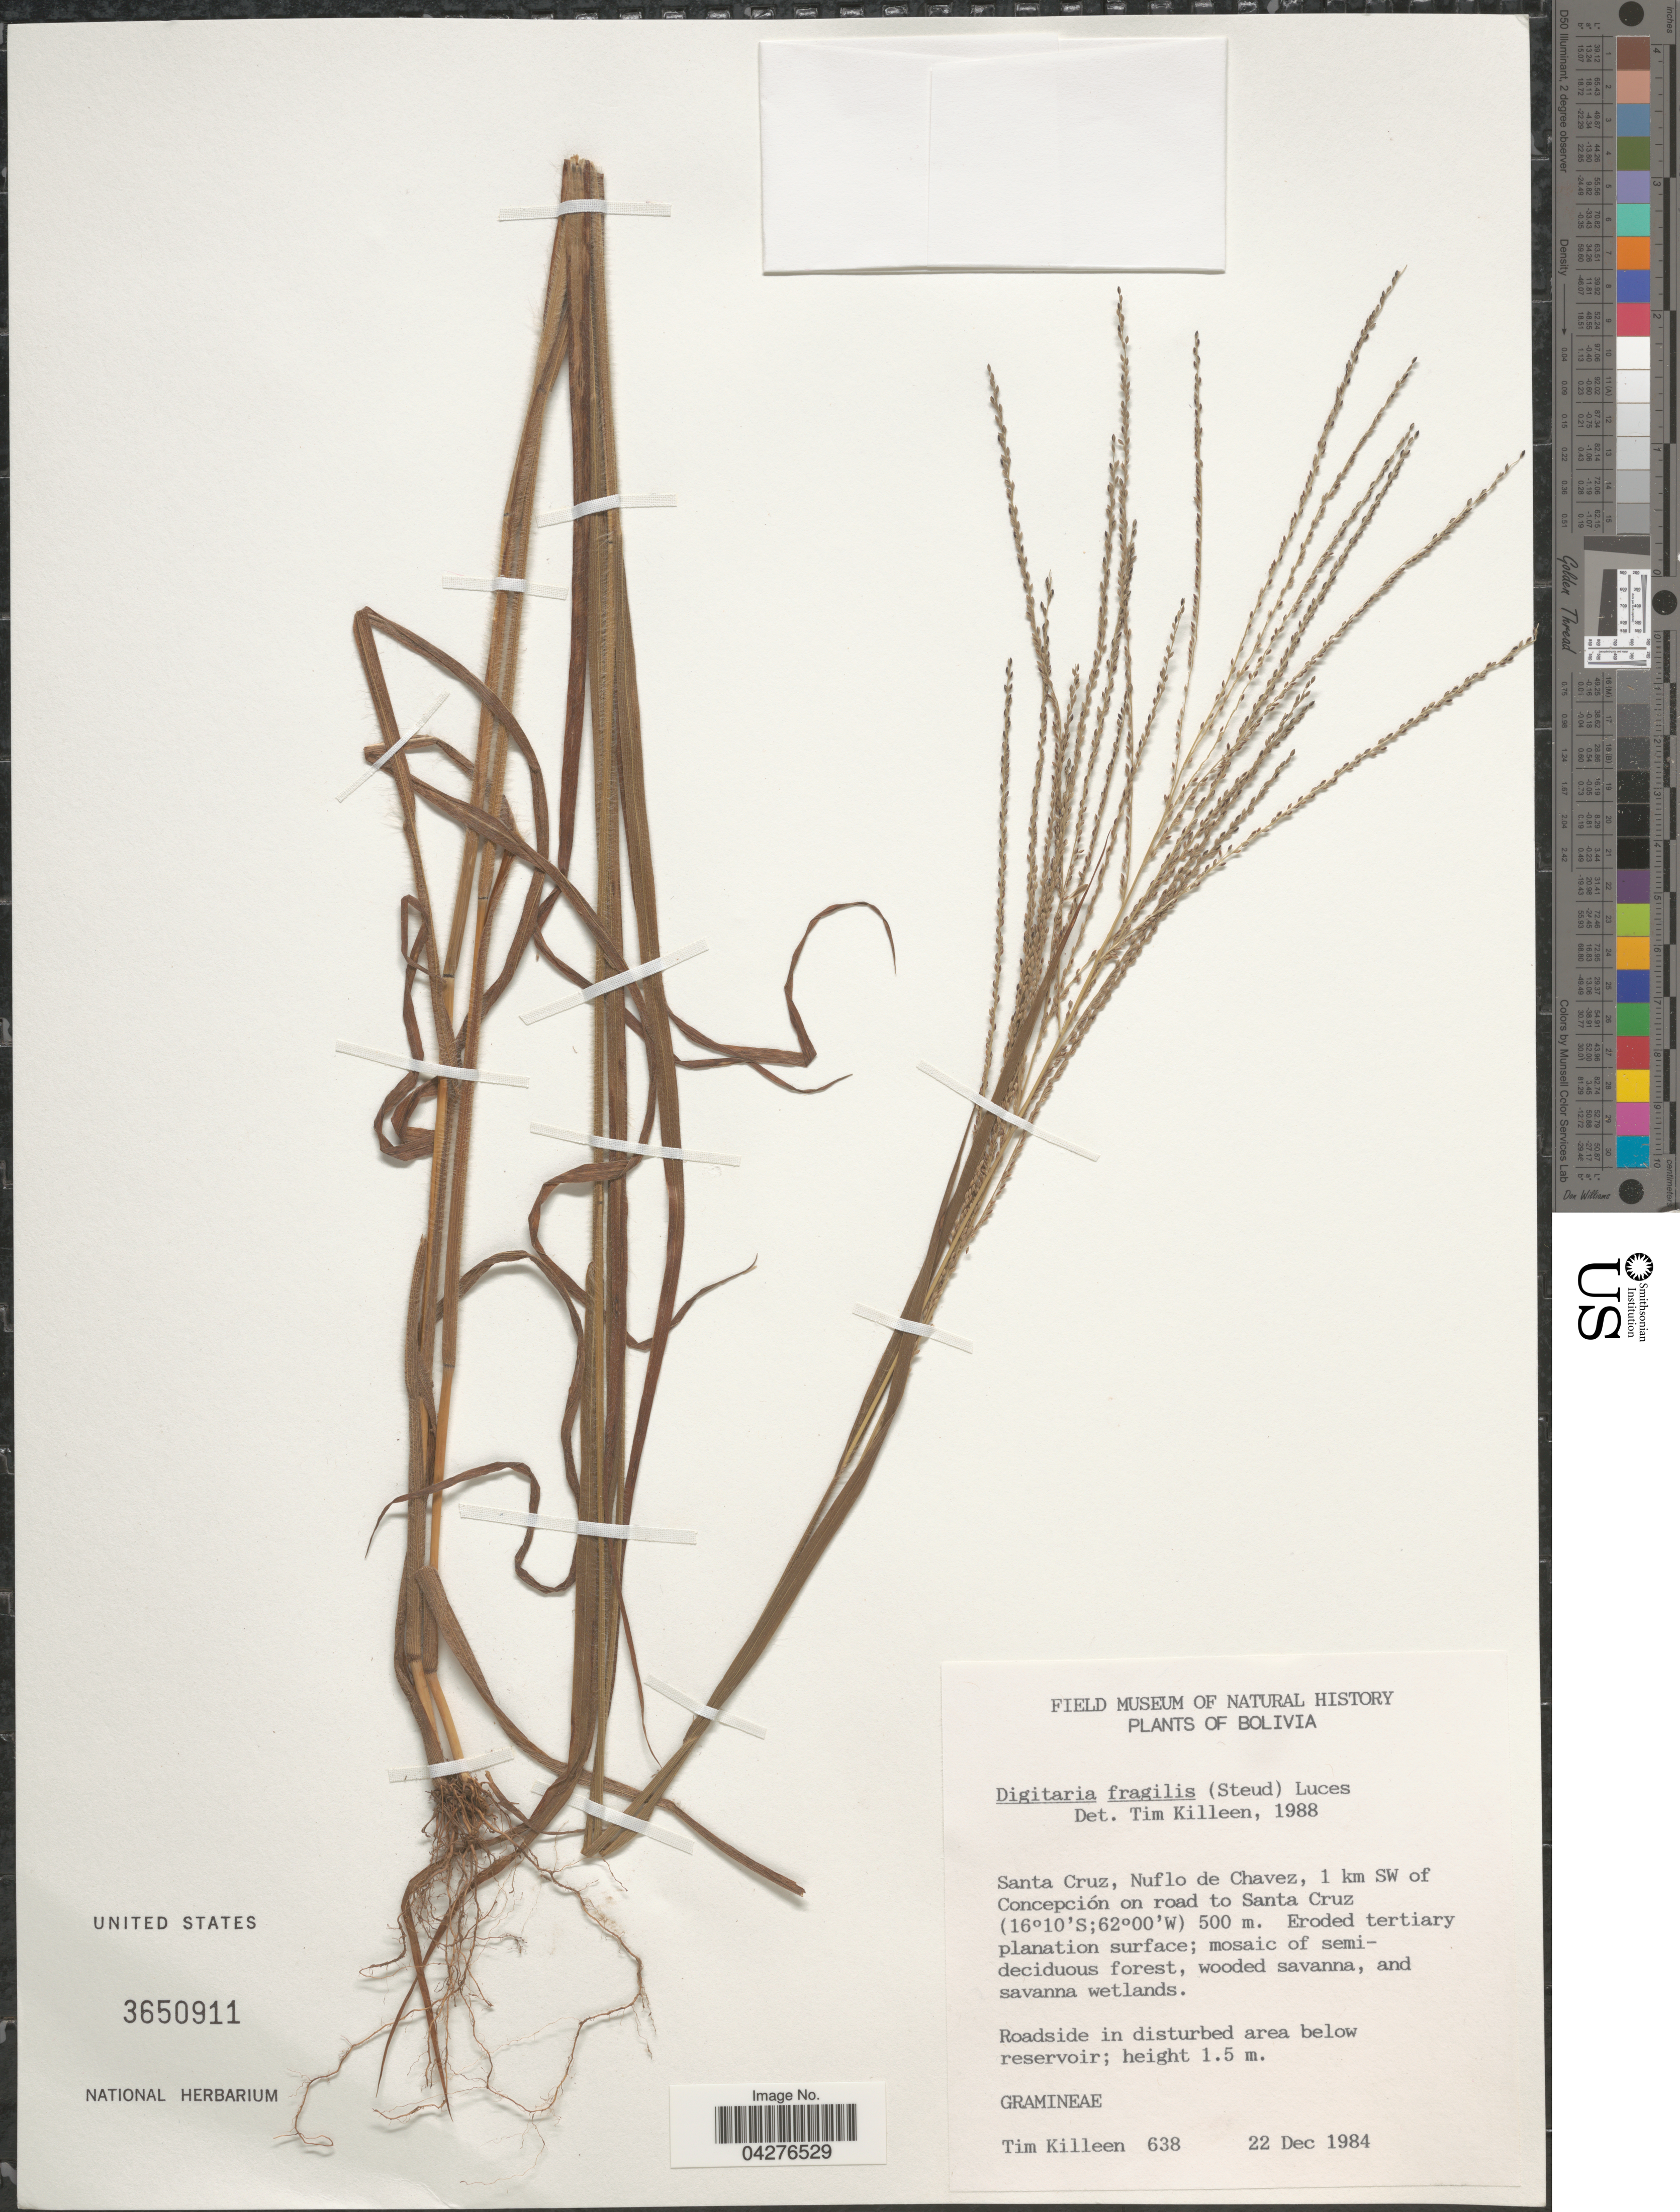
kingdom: Plantae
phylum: Tracheophyta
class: Liliopsida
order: Poales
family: Poaceae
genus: Digitaria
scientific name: Digitaria fragilis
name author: (Steud.) Luces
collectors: T. J. Killeen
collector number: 638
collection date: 1984-12-22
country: Bolivia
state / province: Santa Cruz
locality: Nuflo de Chavez, 1 km SW of Concepción on road to Santa Cruz.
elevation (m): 500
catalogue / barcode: US 3650911